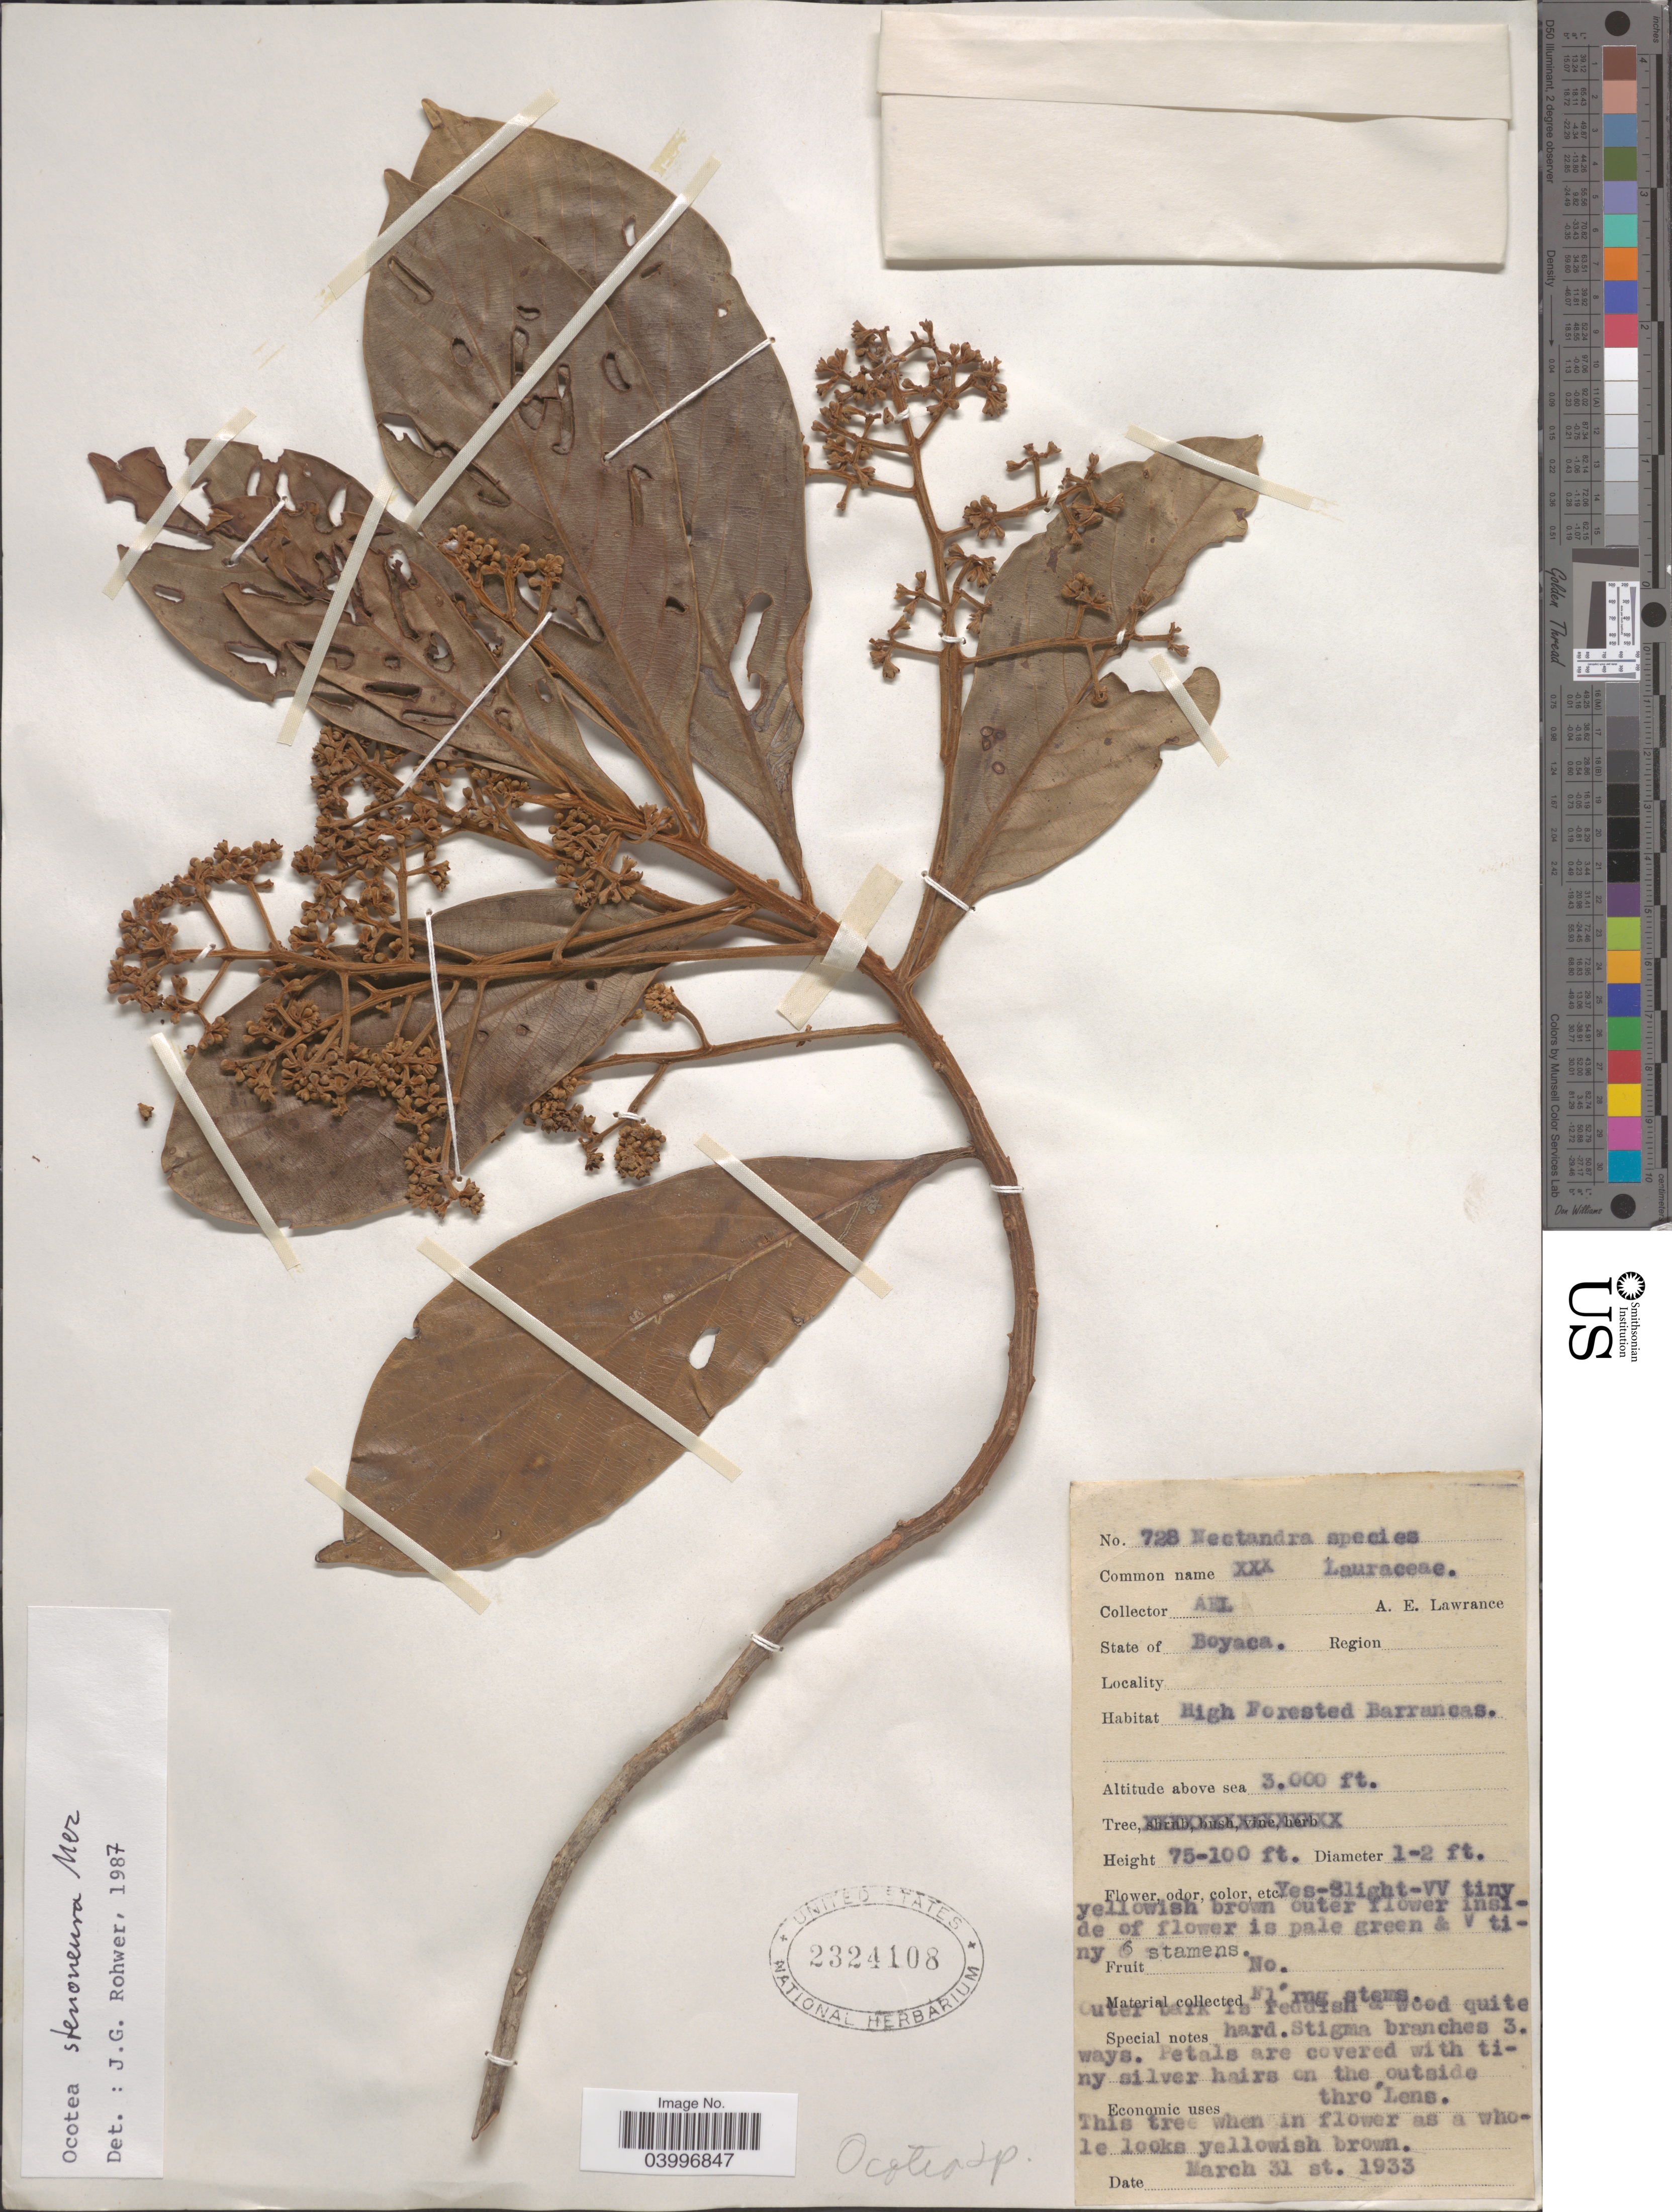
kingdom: Plantae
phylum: Tracheophyta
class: Magnoliopsida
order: Laurales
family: Lauraceae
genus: Ocotea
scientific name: Ocotea stenoneura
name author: Mez & Pittier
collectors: A. Lawrence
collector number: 728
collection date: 1933-03-31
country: Colombia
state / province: Boyacá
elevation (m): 914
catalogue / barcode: US 2324108